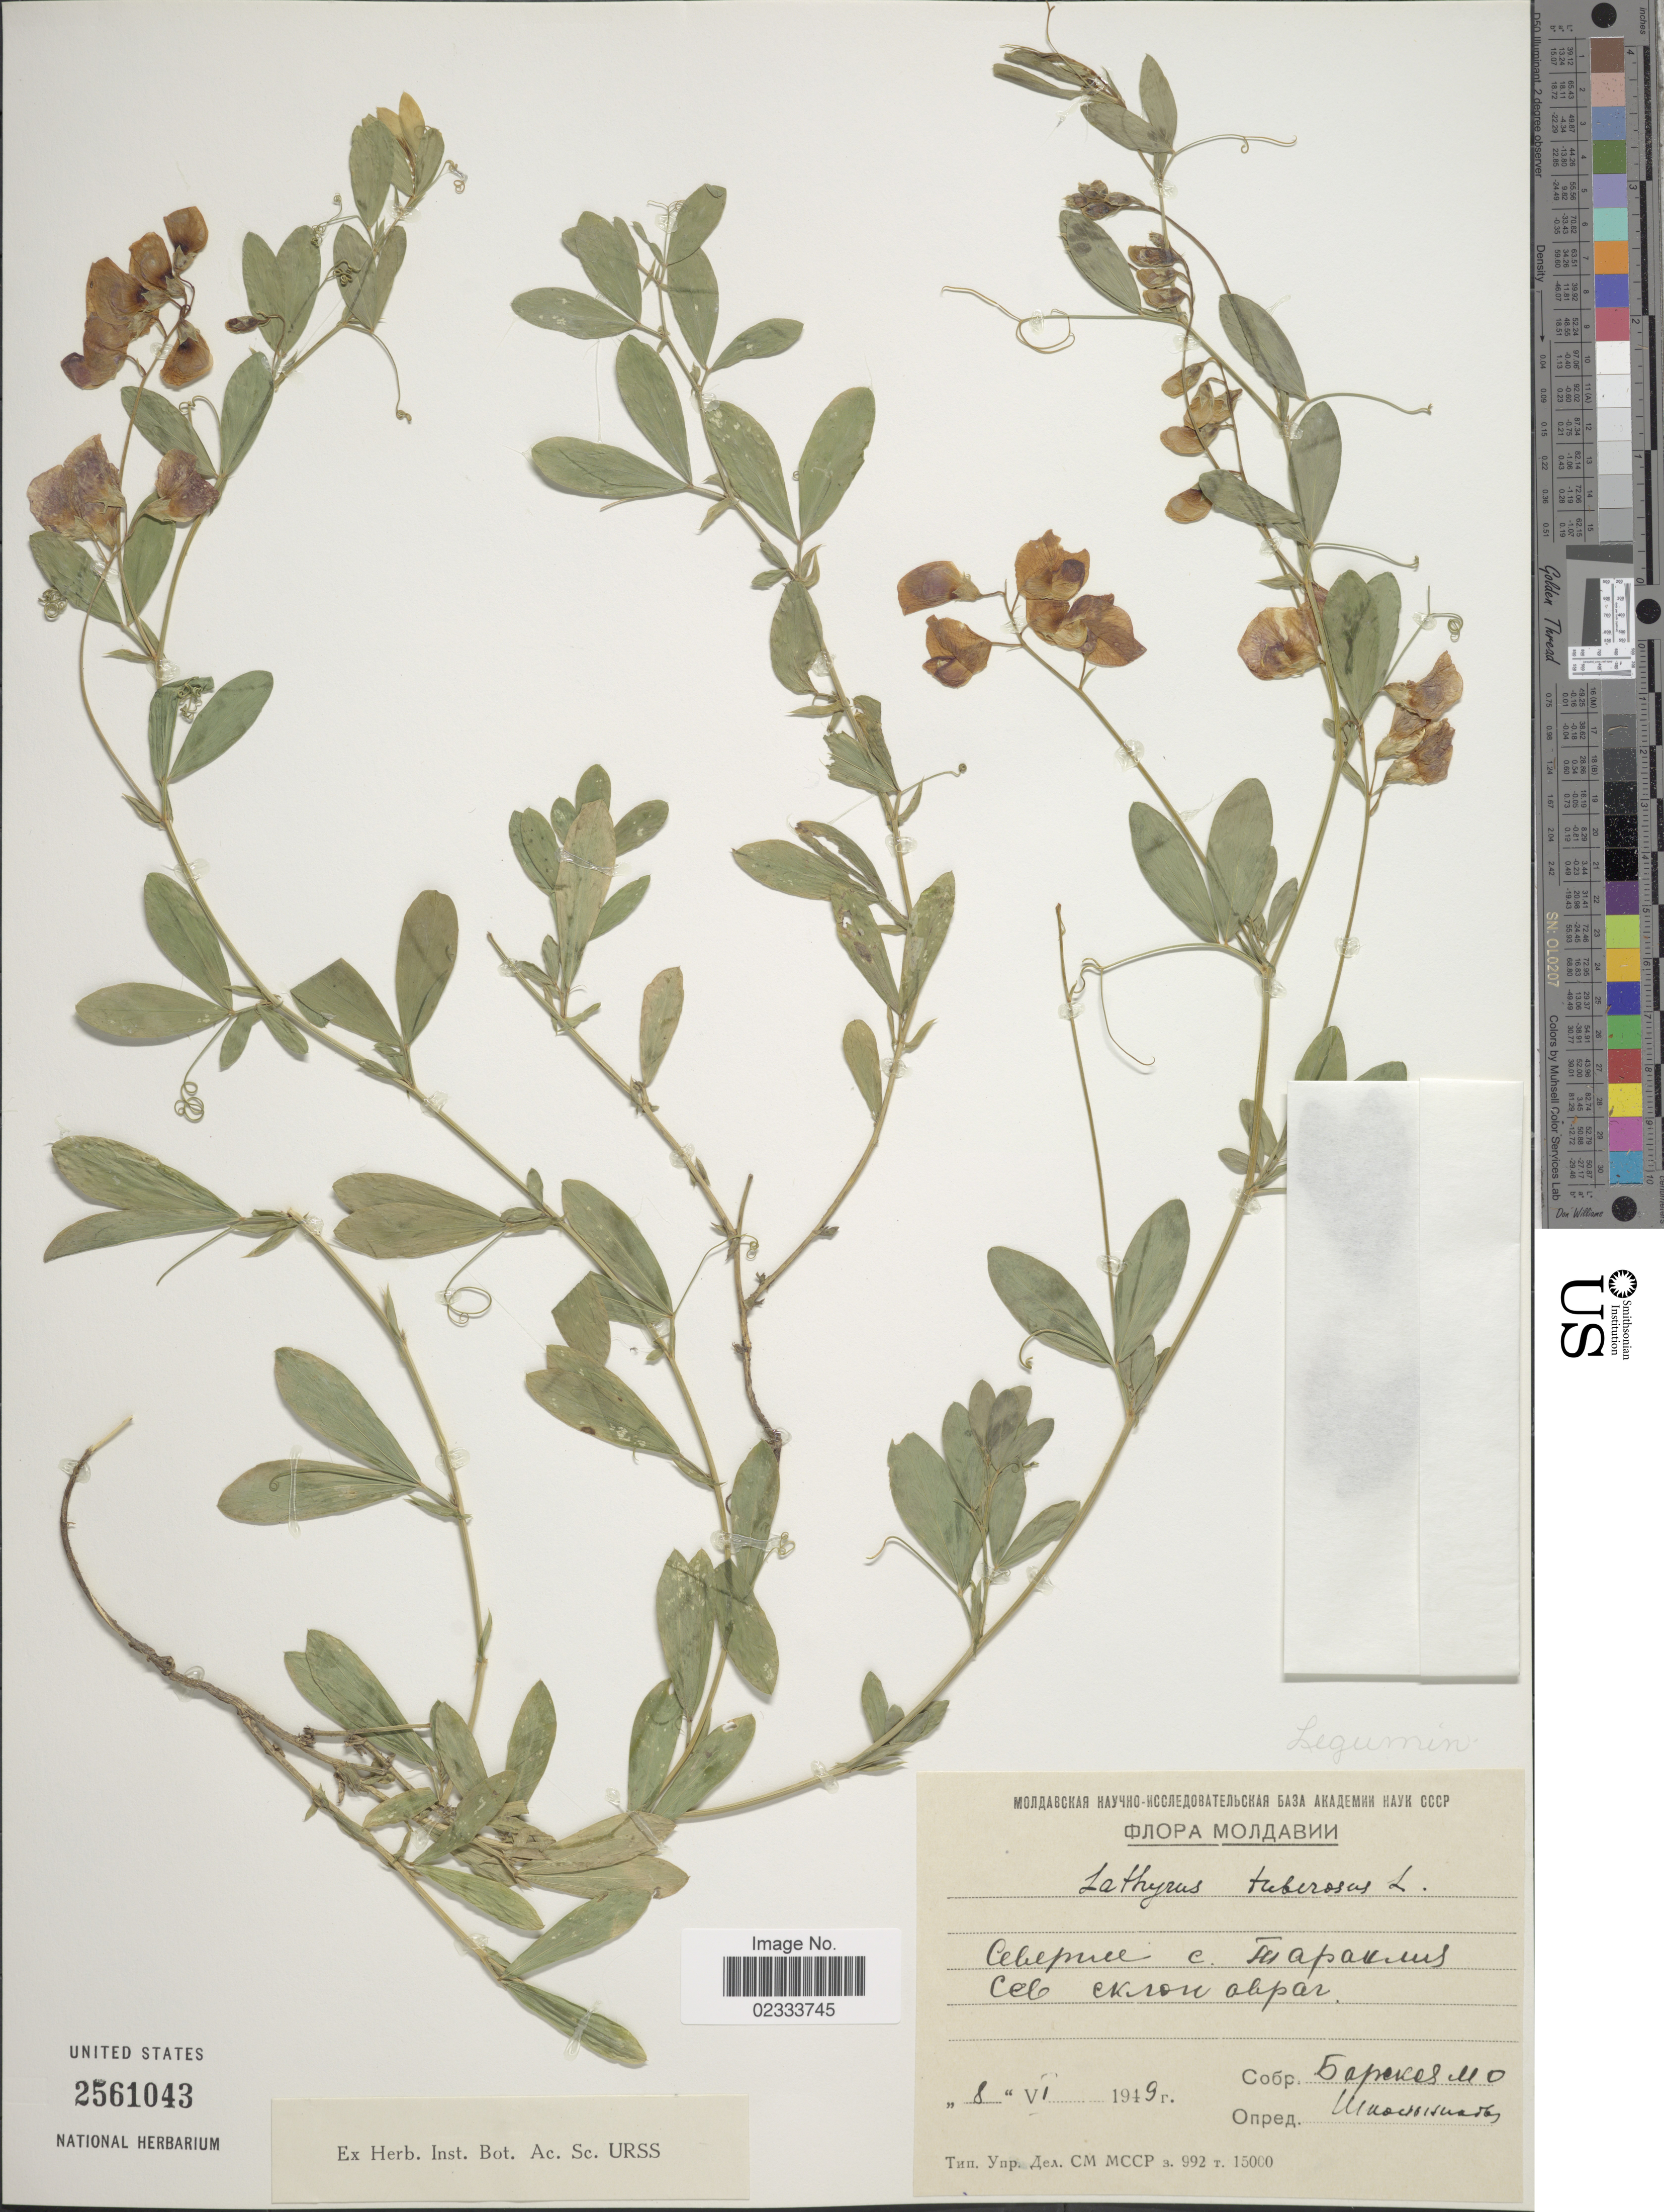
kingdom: Plantae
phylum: Tracheophyta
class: Magnoliopsida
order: Fabales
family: Fabaceae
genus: Lathyrus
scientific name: Lathyrus tuberosus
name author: L.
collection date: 1949-06-08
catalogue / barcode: US 2561043